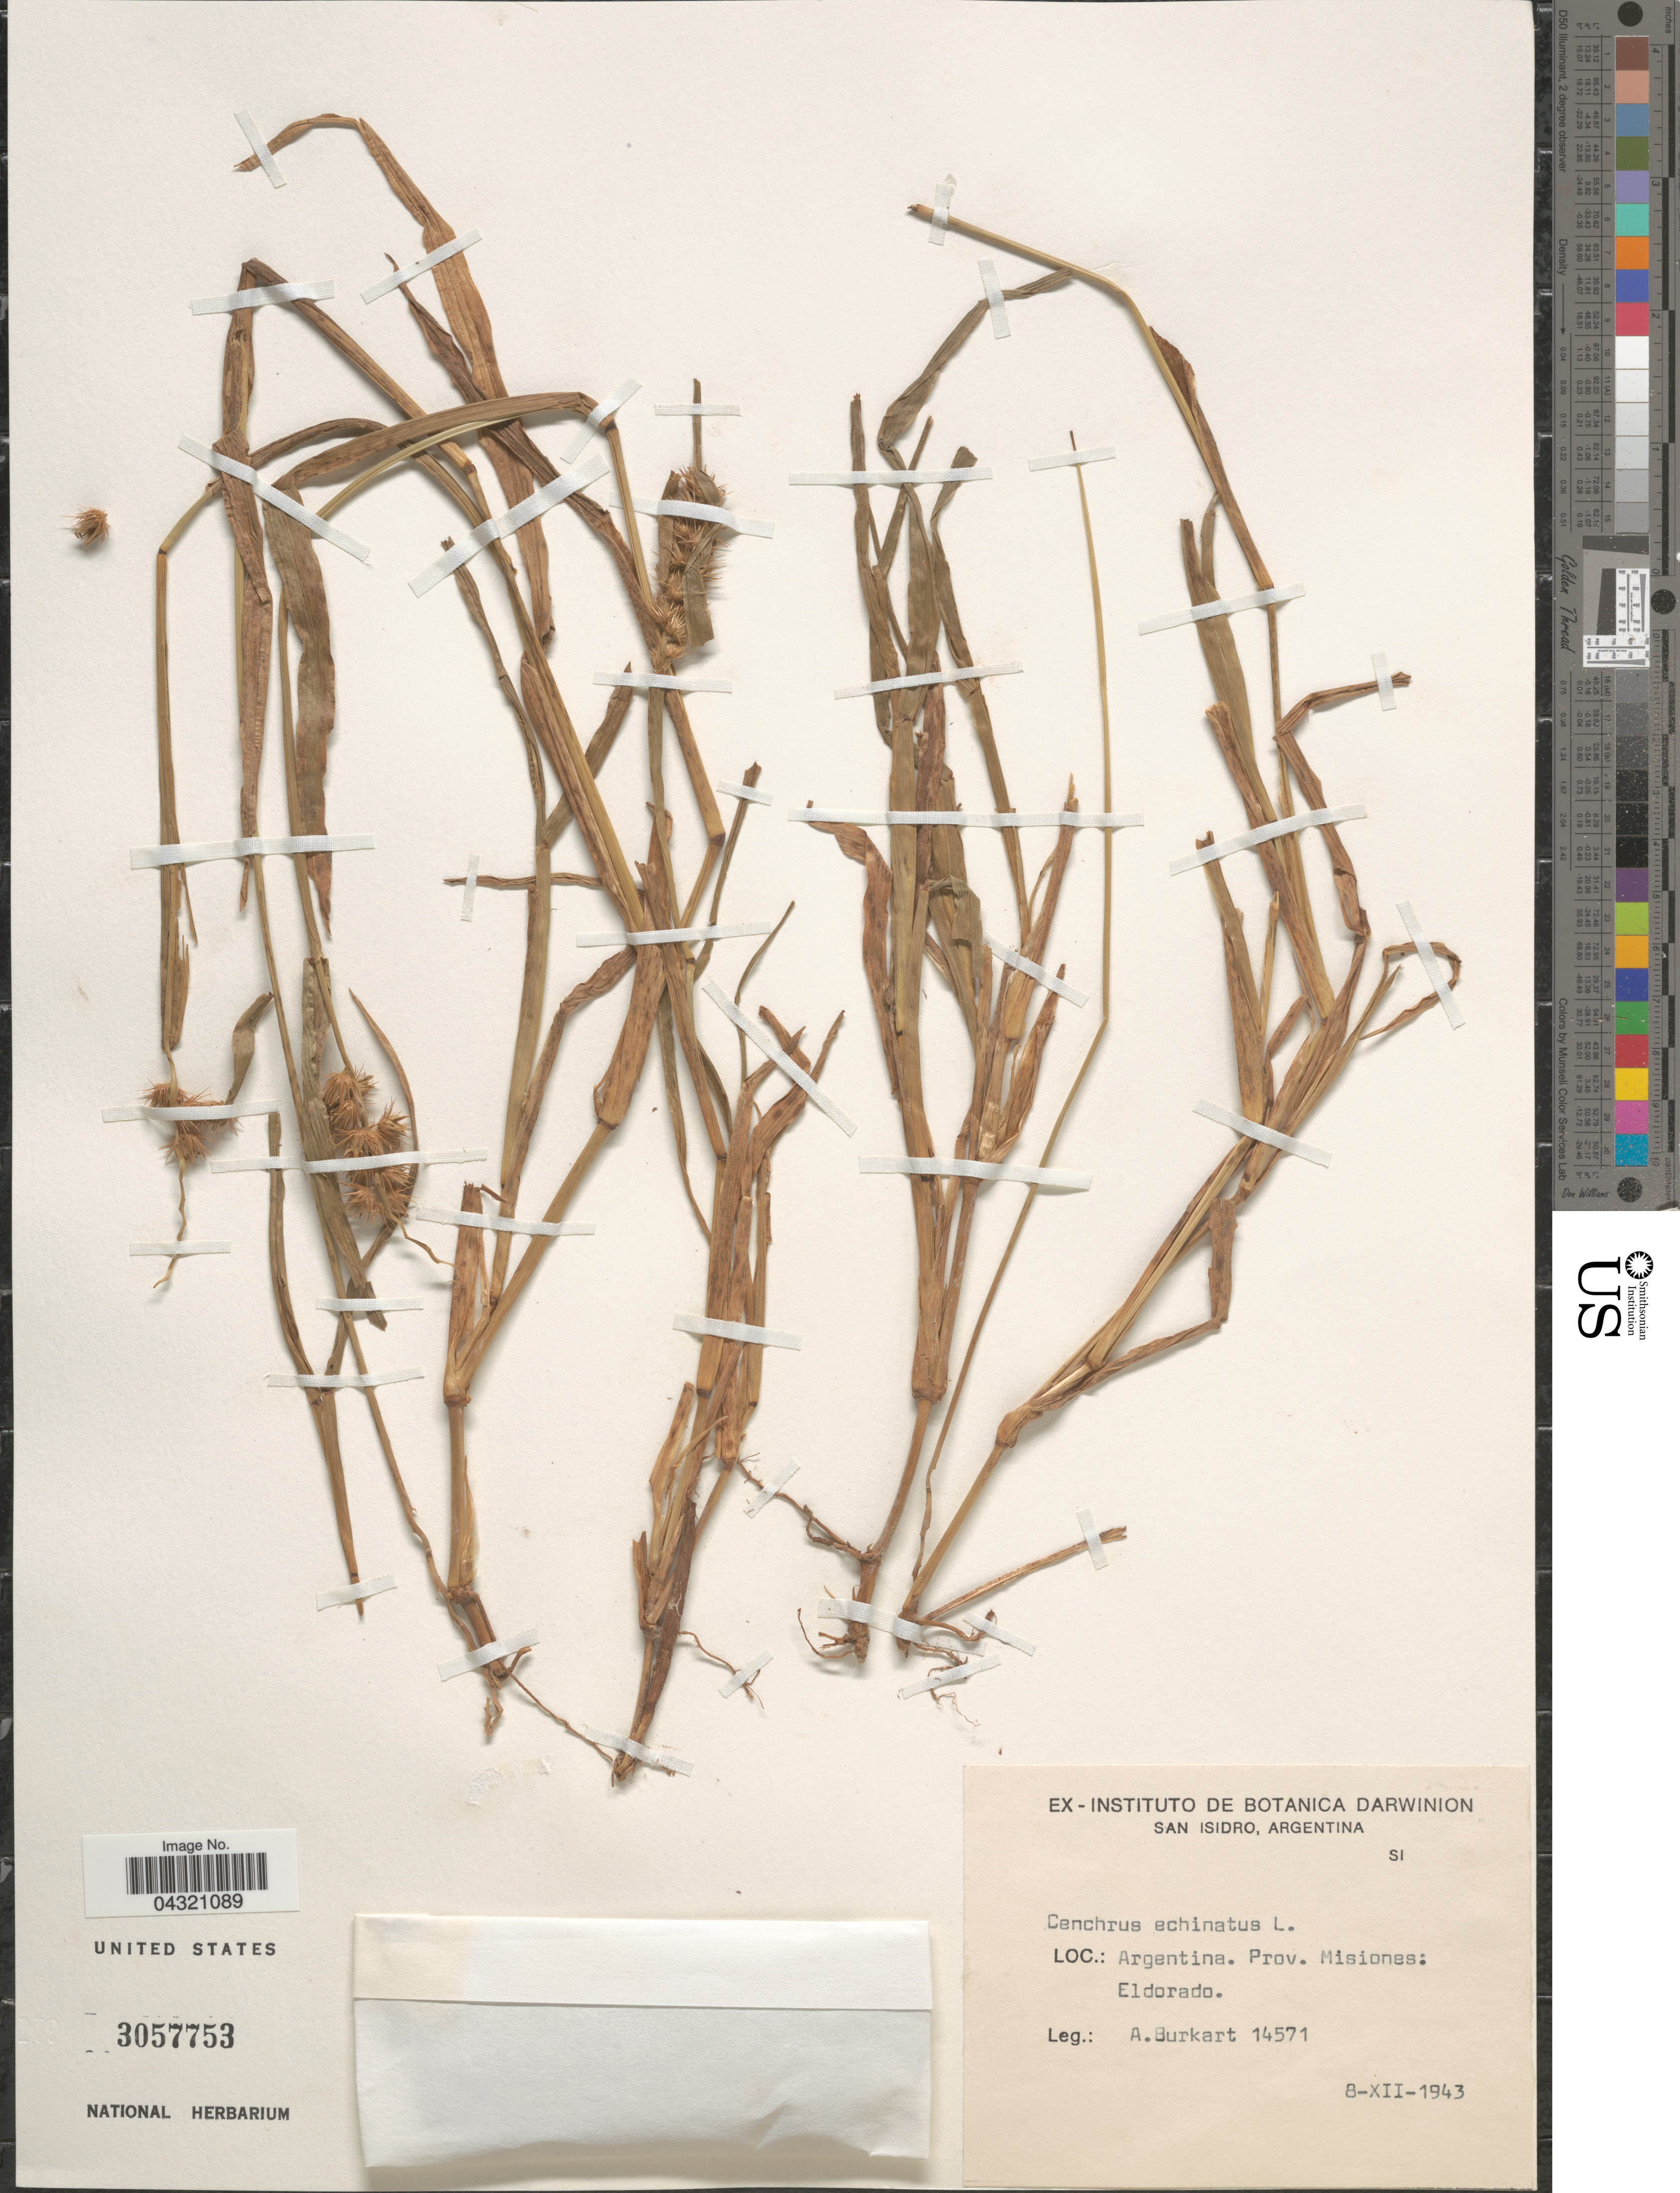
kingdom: Plantae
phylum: Tracheophyta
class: Liliopsida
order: Poales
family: Poaceae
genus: Cenchrus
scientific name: Cenchrus echinatus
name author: L.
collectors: A. E. Burkart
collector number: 14571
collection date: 1943-12-08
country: Argentina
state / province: Misiones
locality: Eldorado.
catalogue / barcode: US 3057753